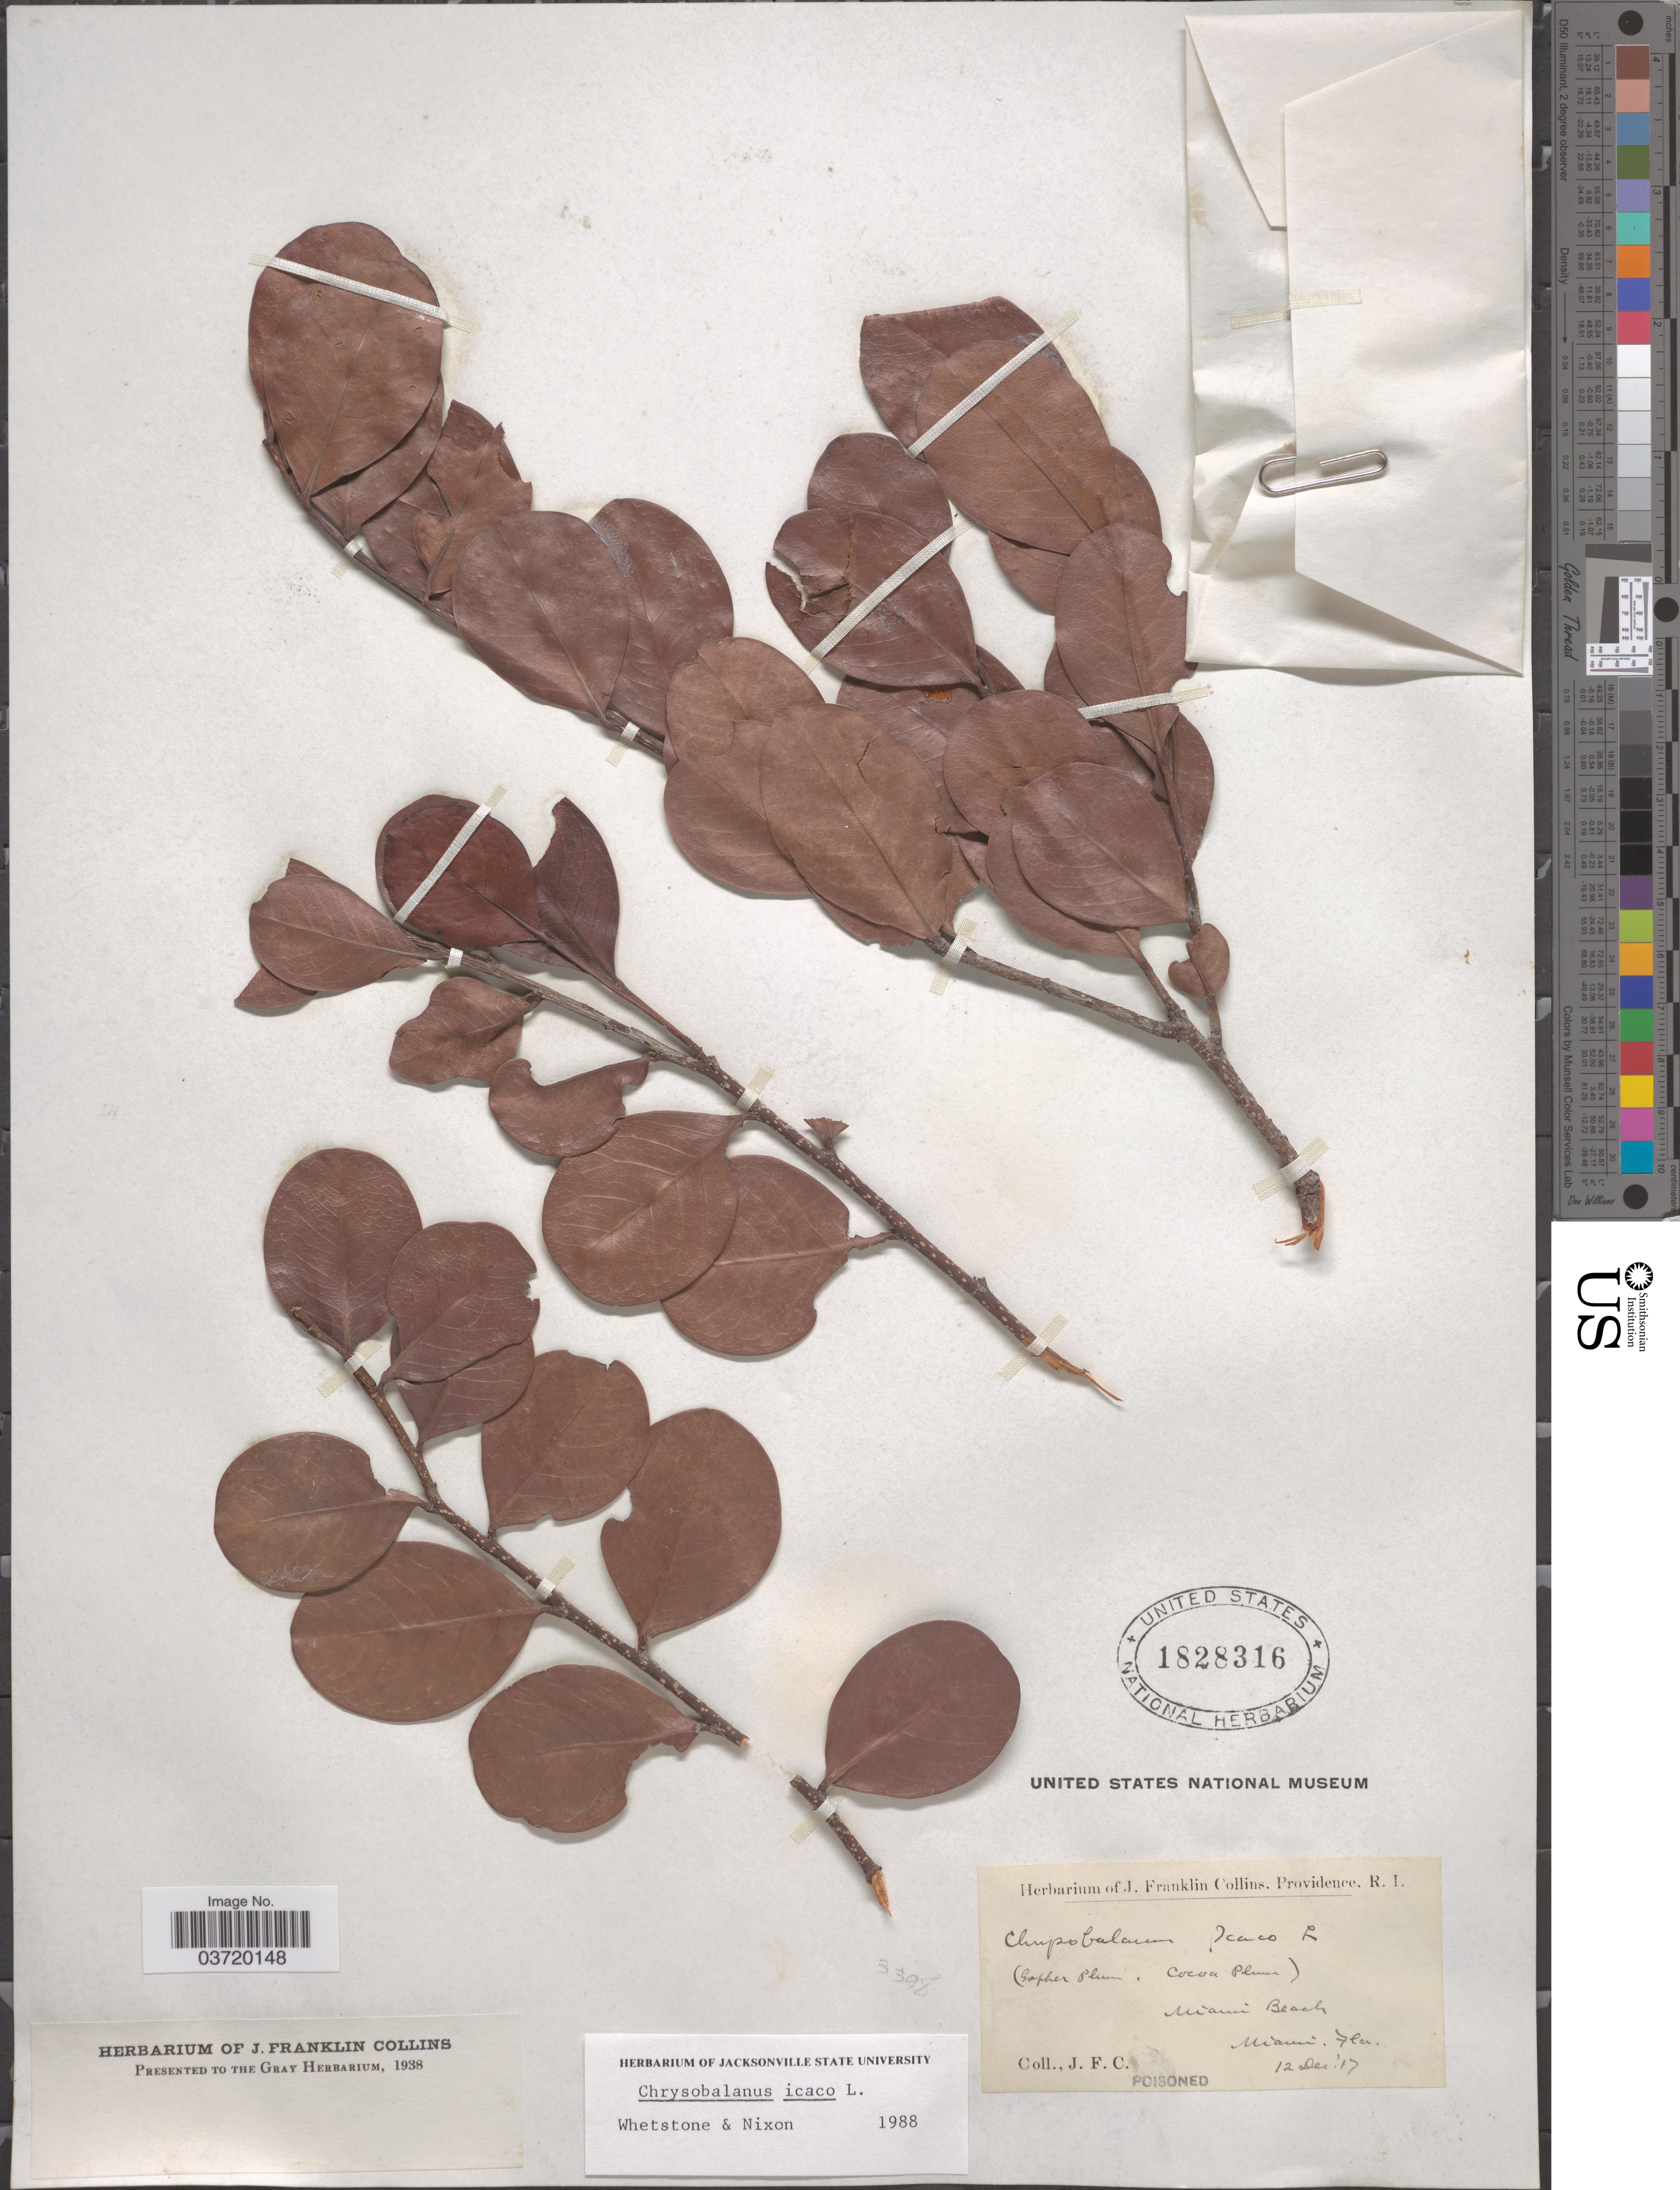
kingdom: Plantae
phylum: Tracheophyta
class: Magnoliopsida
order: Malpighiales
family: Chrysobalanaceae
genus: Chrysobalanus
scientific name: Chrysobalanus icaco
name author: L.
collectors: J. Collins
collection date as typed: Transcribed d/m/y: 12/12/17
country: United States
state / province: Florida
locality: Miami Beach. Miami.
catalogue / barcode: US 1828316